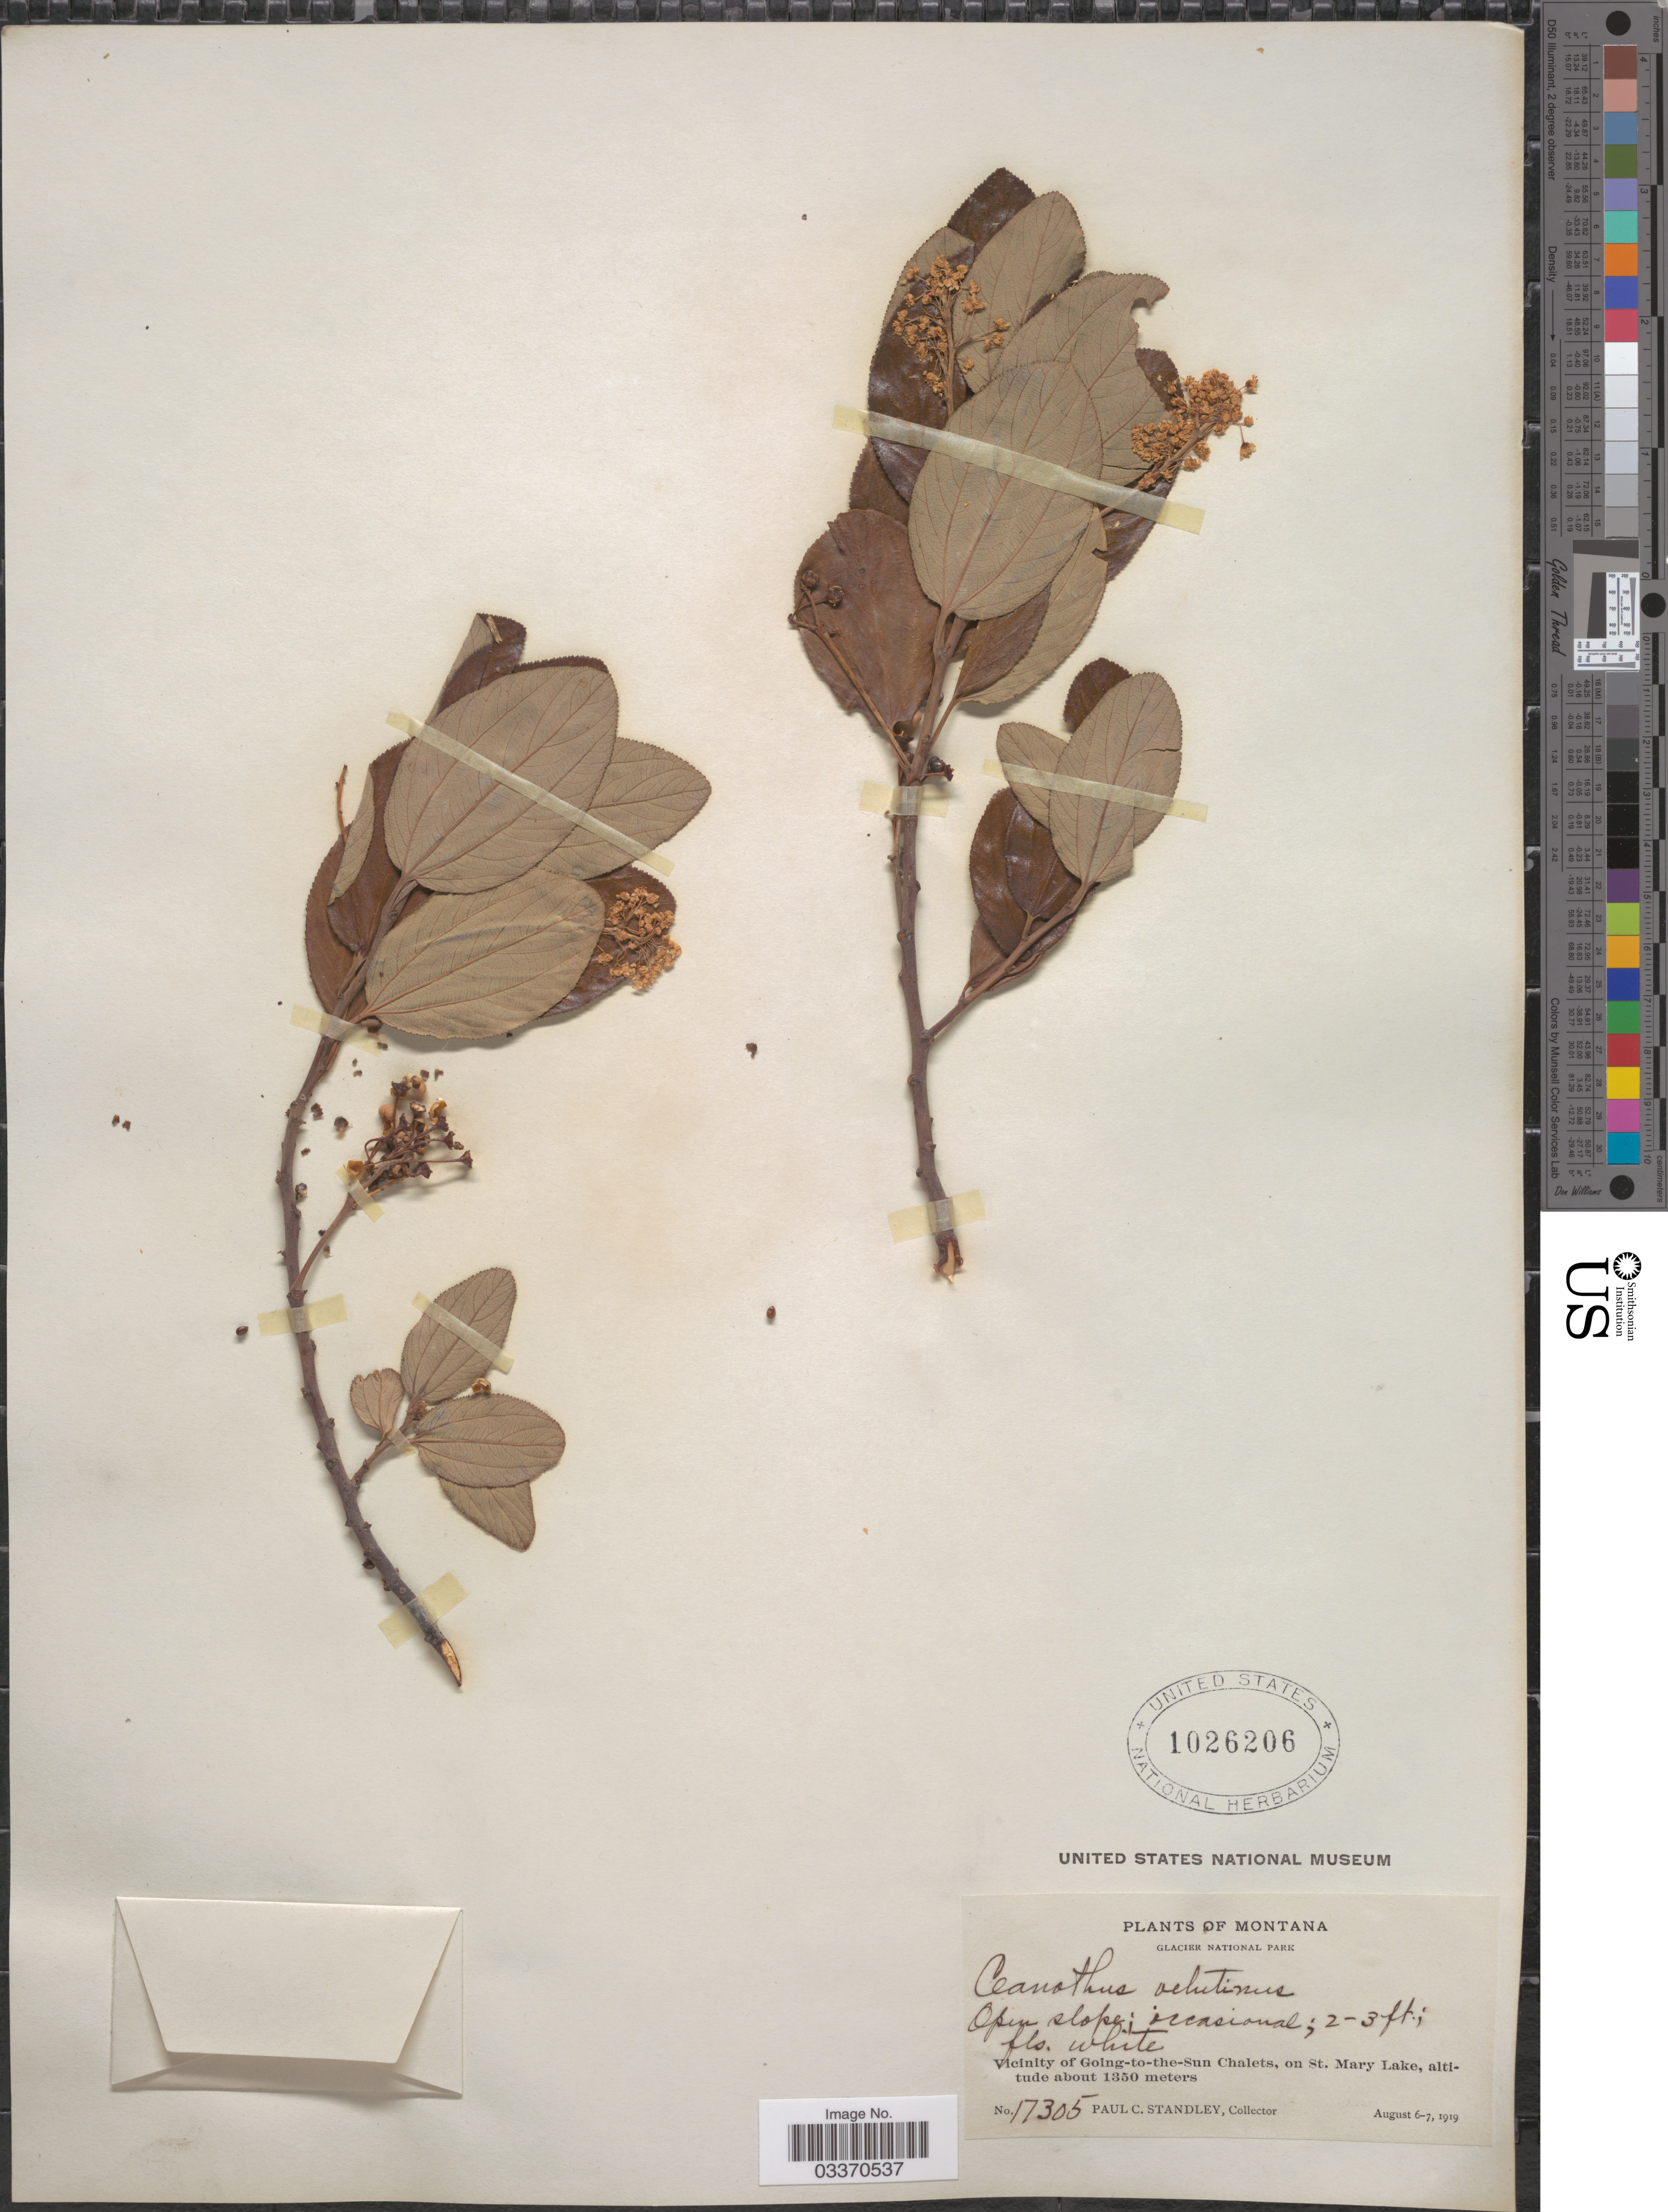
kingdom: Plantae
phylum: Tracheophyta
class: Magnoliopsida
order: Rosales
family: Rhamnaceae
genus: Ceanothus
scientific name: Ceanothus velutinus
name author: Douglas ex Hook.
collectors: P. C. Standley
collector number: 17305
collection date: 1919-08-06/1919-08-07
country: United States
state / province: Montana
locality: Glacier National Park. Vicinity of Going-to-the-Sun Chalets, on St. Mary Lake.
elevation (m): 1350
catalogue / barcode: US 1026206